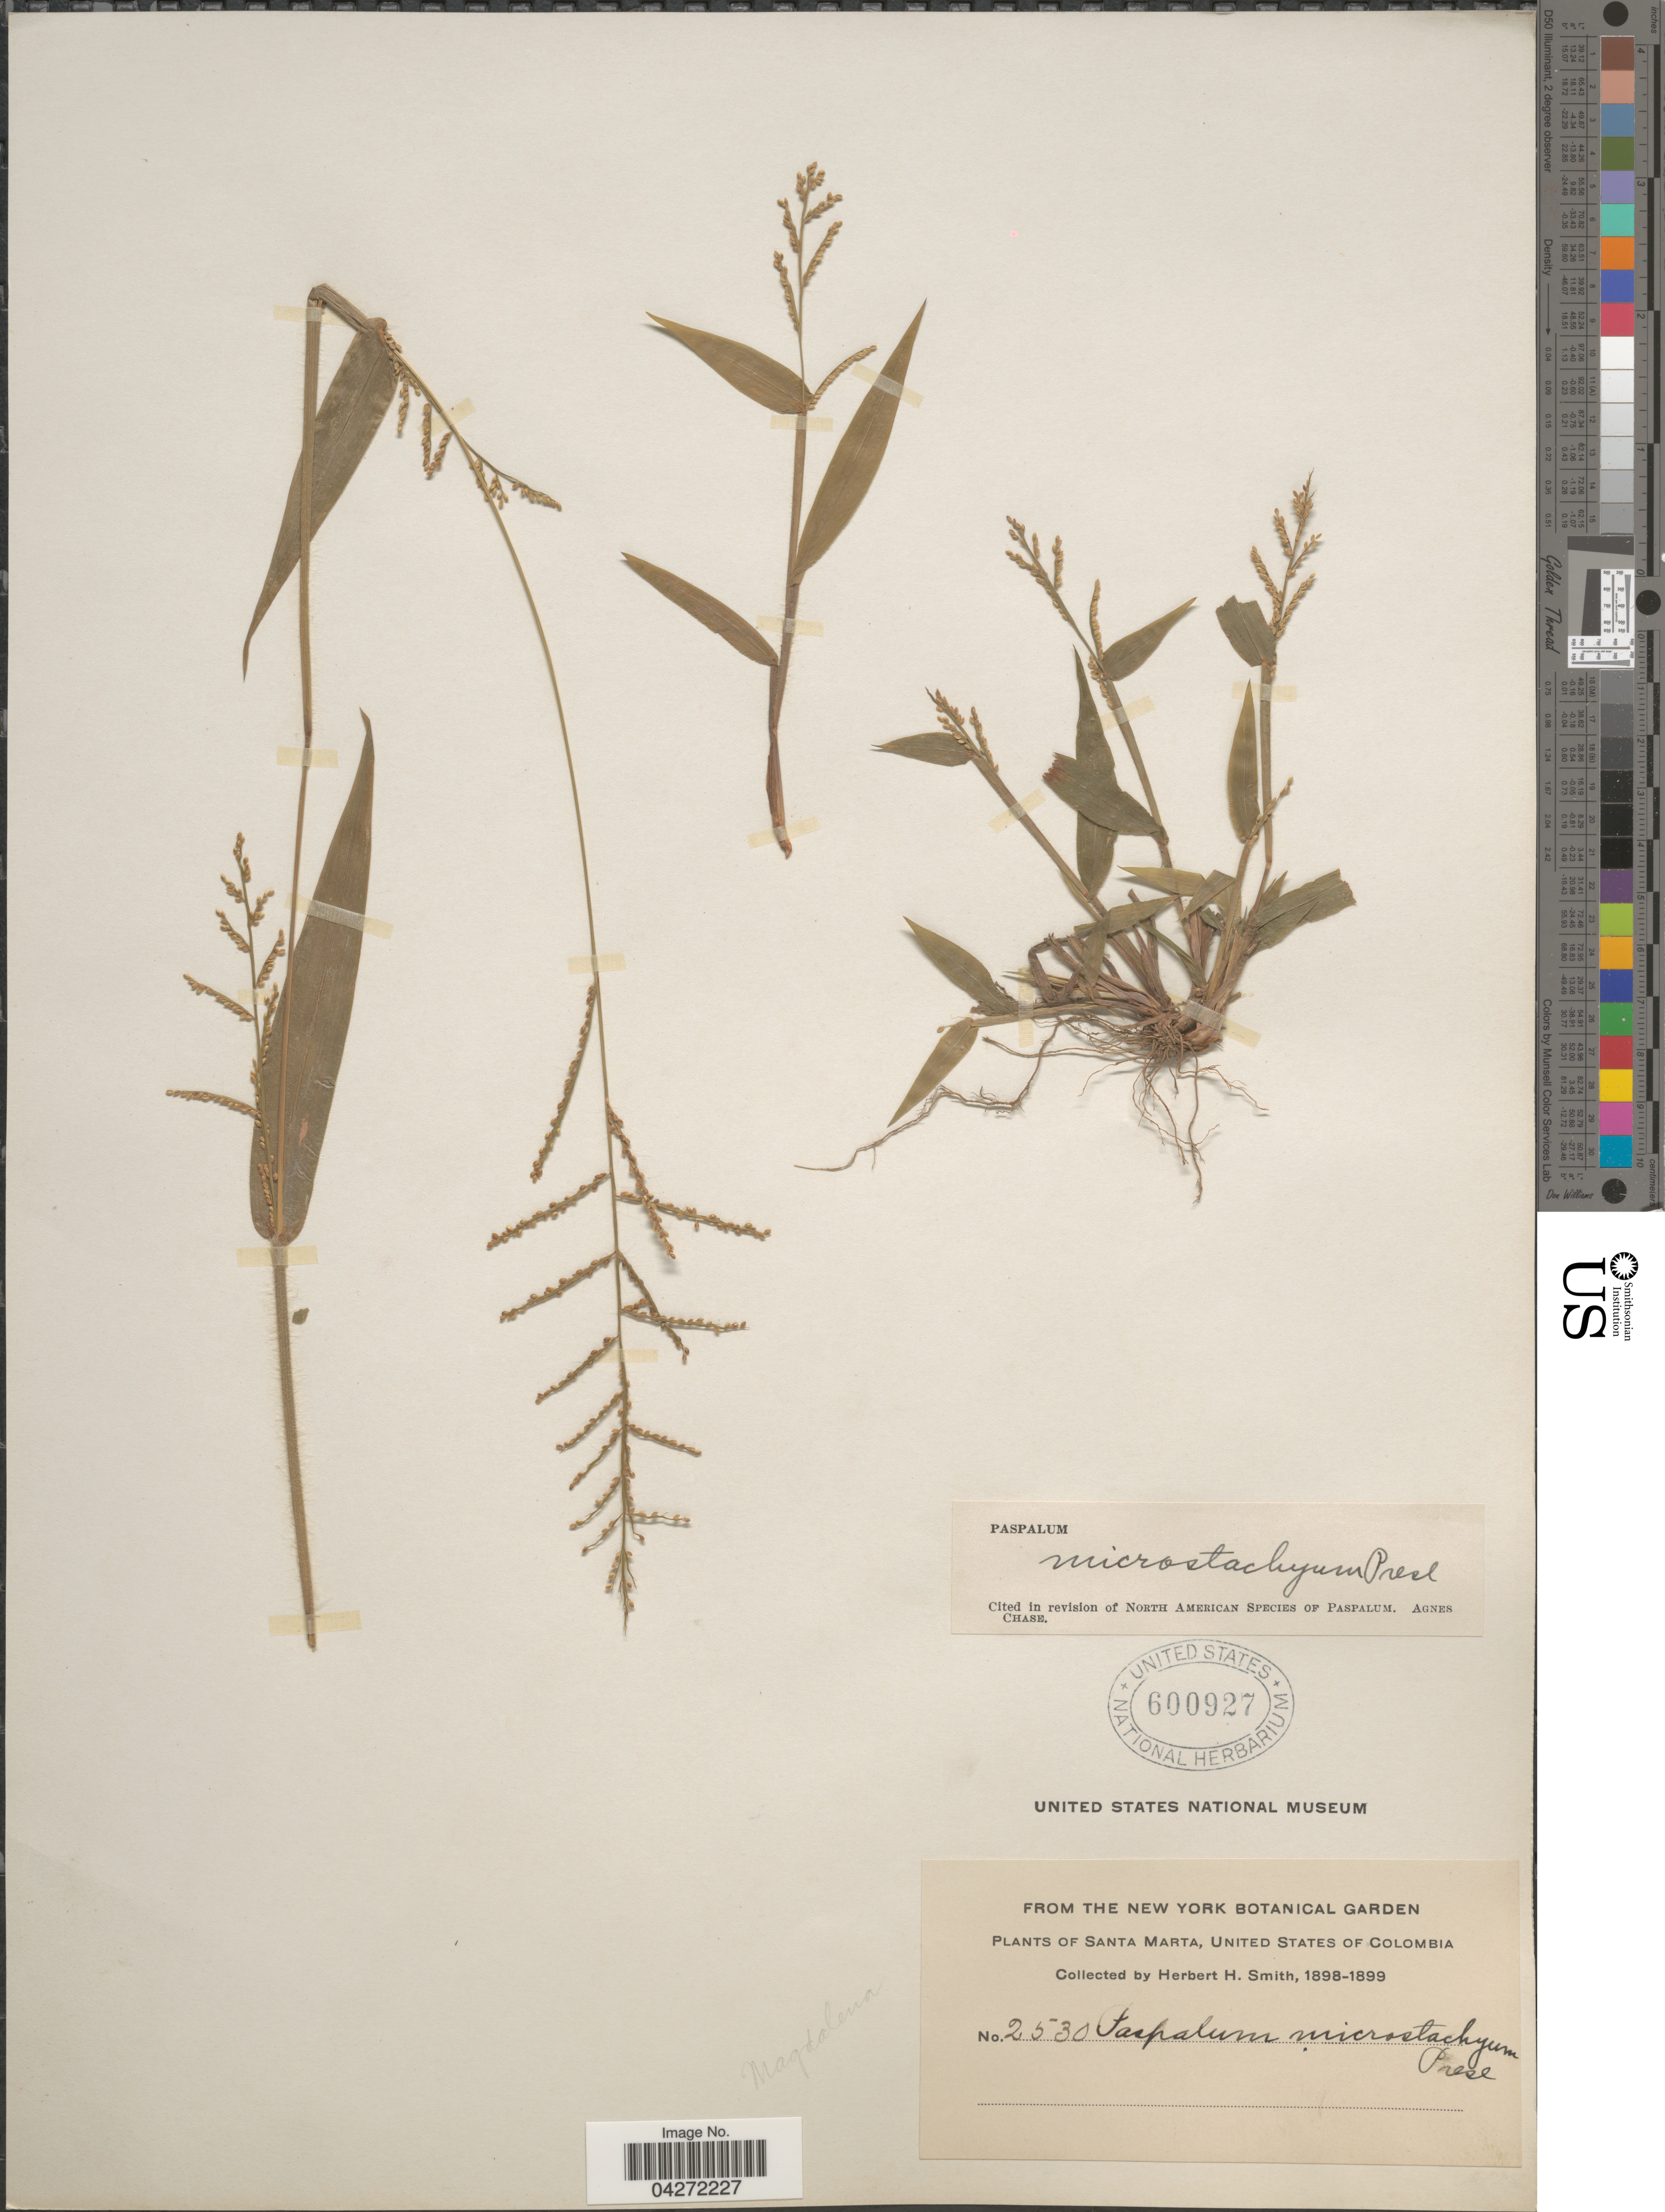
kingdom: Plantae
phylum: Tracheophyta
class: Liliopsida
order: Poales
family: Poaceae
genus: Paspalum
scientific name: Paspalum microstachyum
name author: J. Presl in C. Presl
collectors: Herbert H. Smith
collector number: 2530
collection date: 1898/1899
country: Colombia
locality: Santa Marta, United States of Colombia.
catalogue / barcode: US 600927